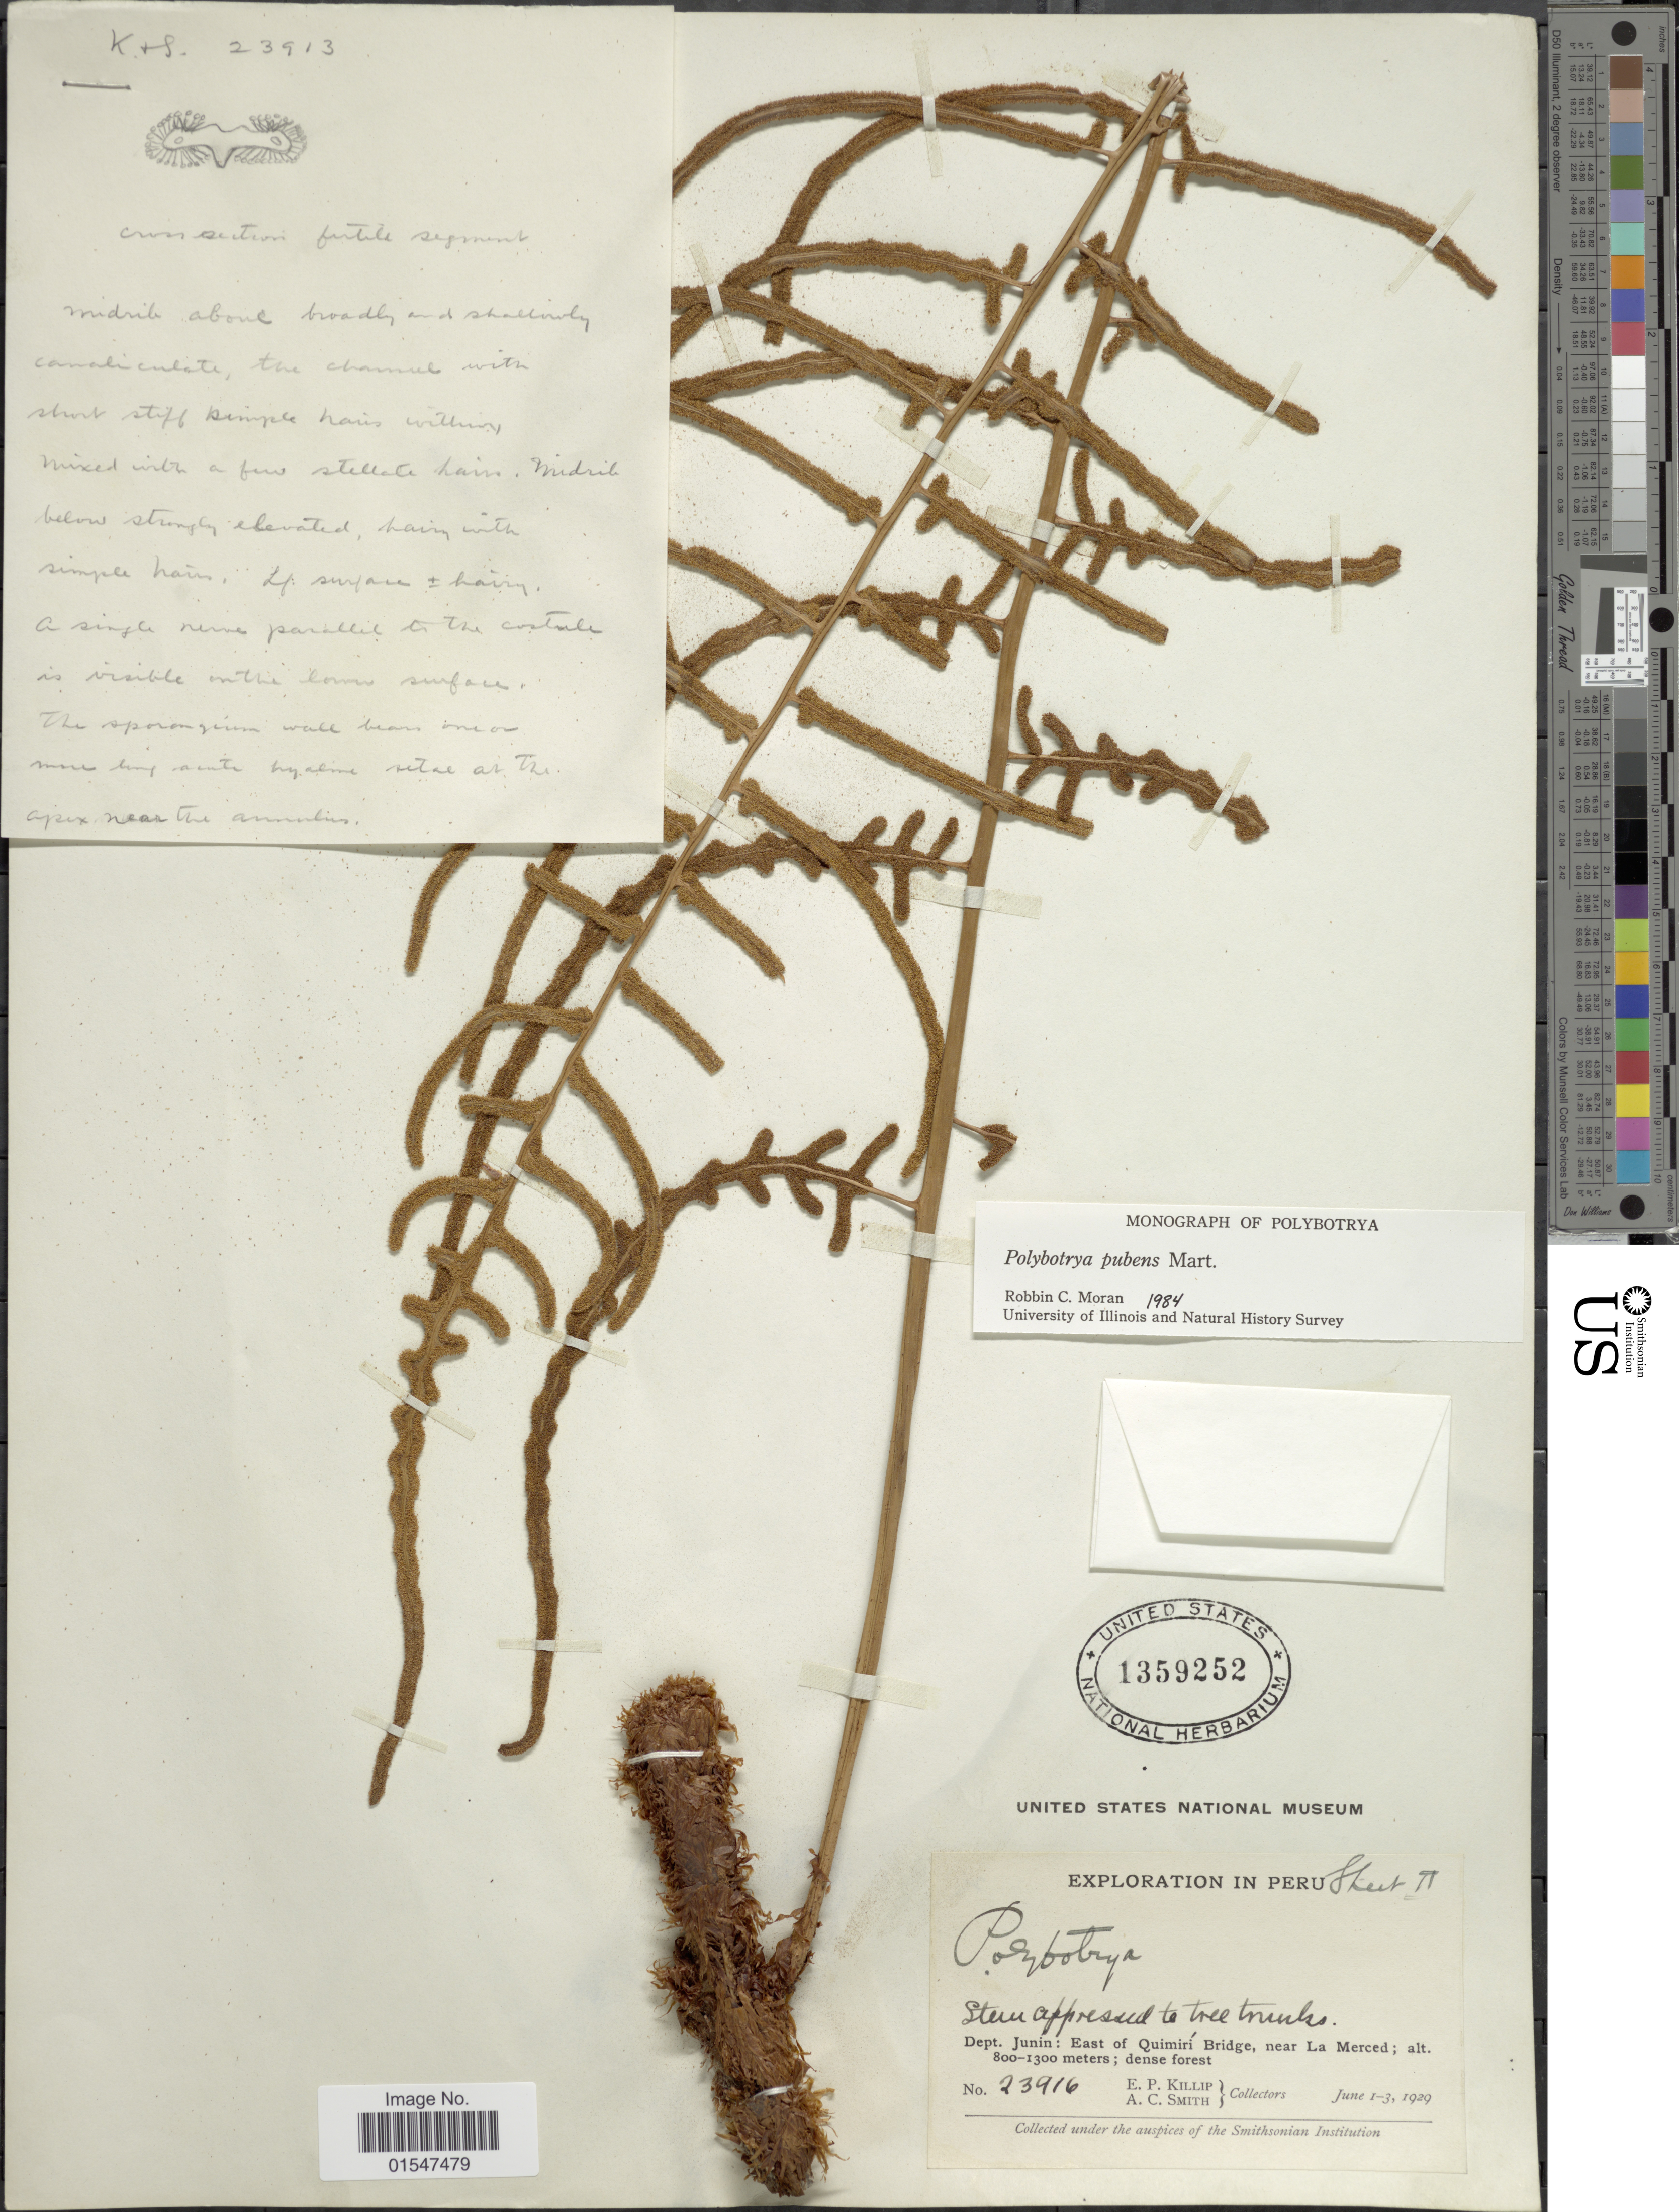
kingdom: Plantae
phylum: Tracheophyta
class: Polypodiopsida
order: Polypodiales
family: Dryopteridaceae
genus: Polybotrya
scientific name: Polybotrya pubens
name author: Mart.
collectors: E. P. Killip & A. C. Smith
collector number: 23916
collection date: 1929-06-01/1929-06-03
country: Peru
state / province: Junín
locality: East of Quimirí Bridge, near La Merced, dense forest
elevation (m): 800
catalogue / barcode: US 1359252